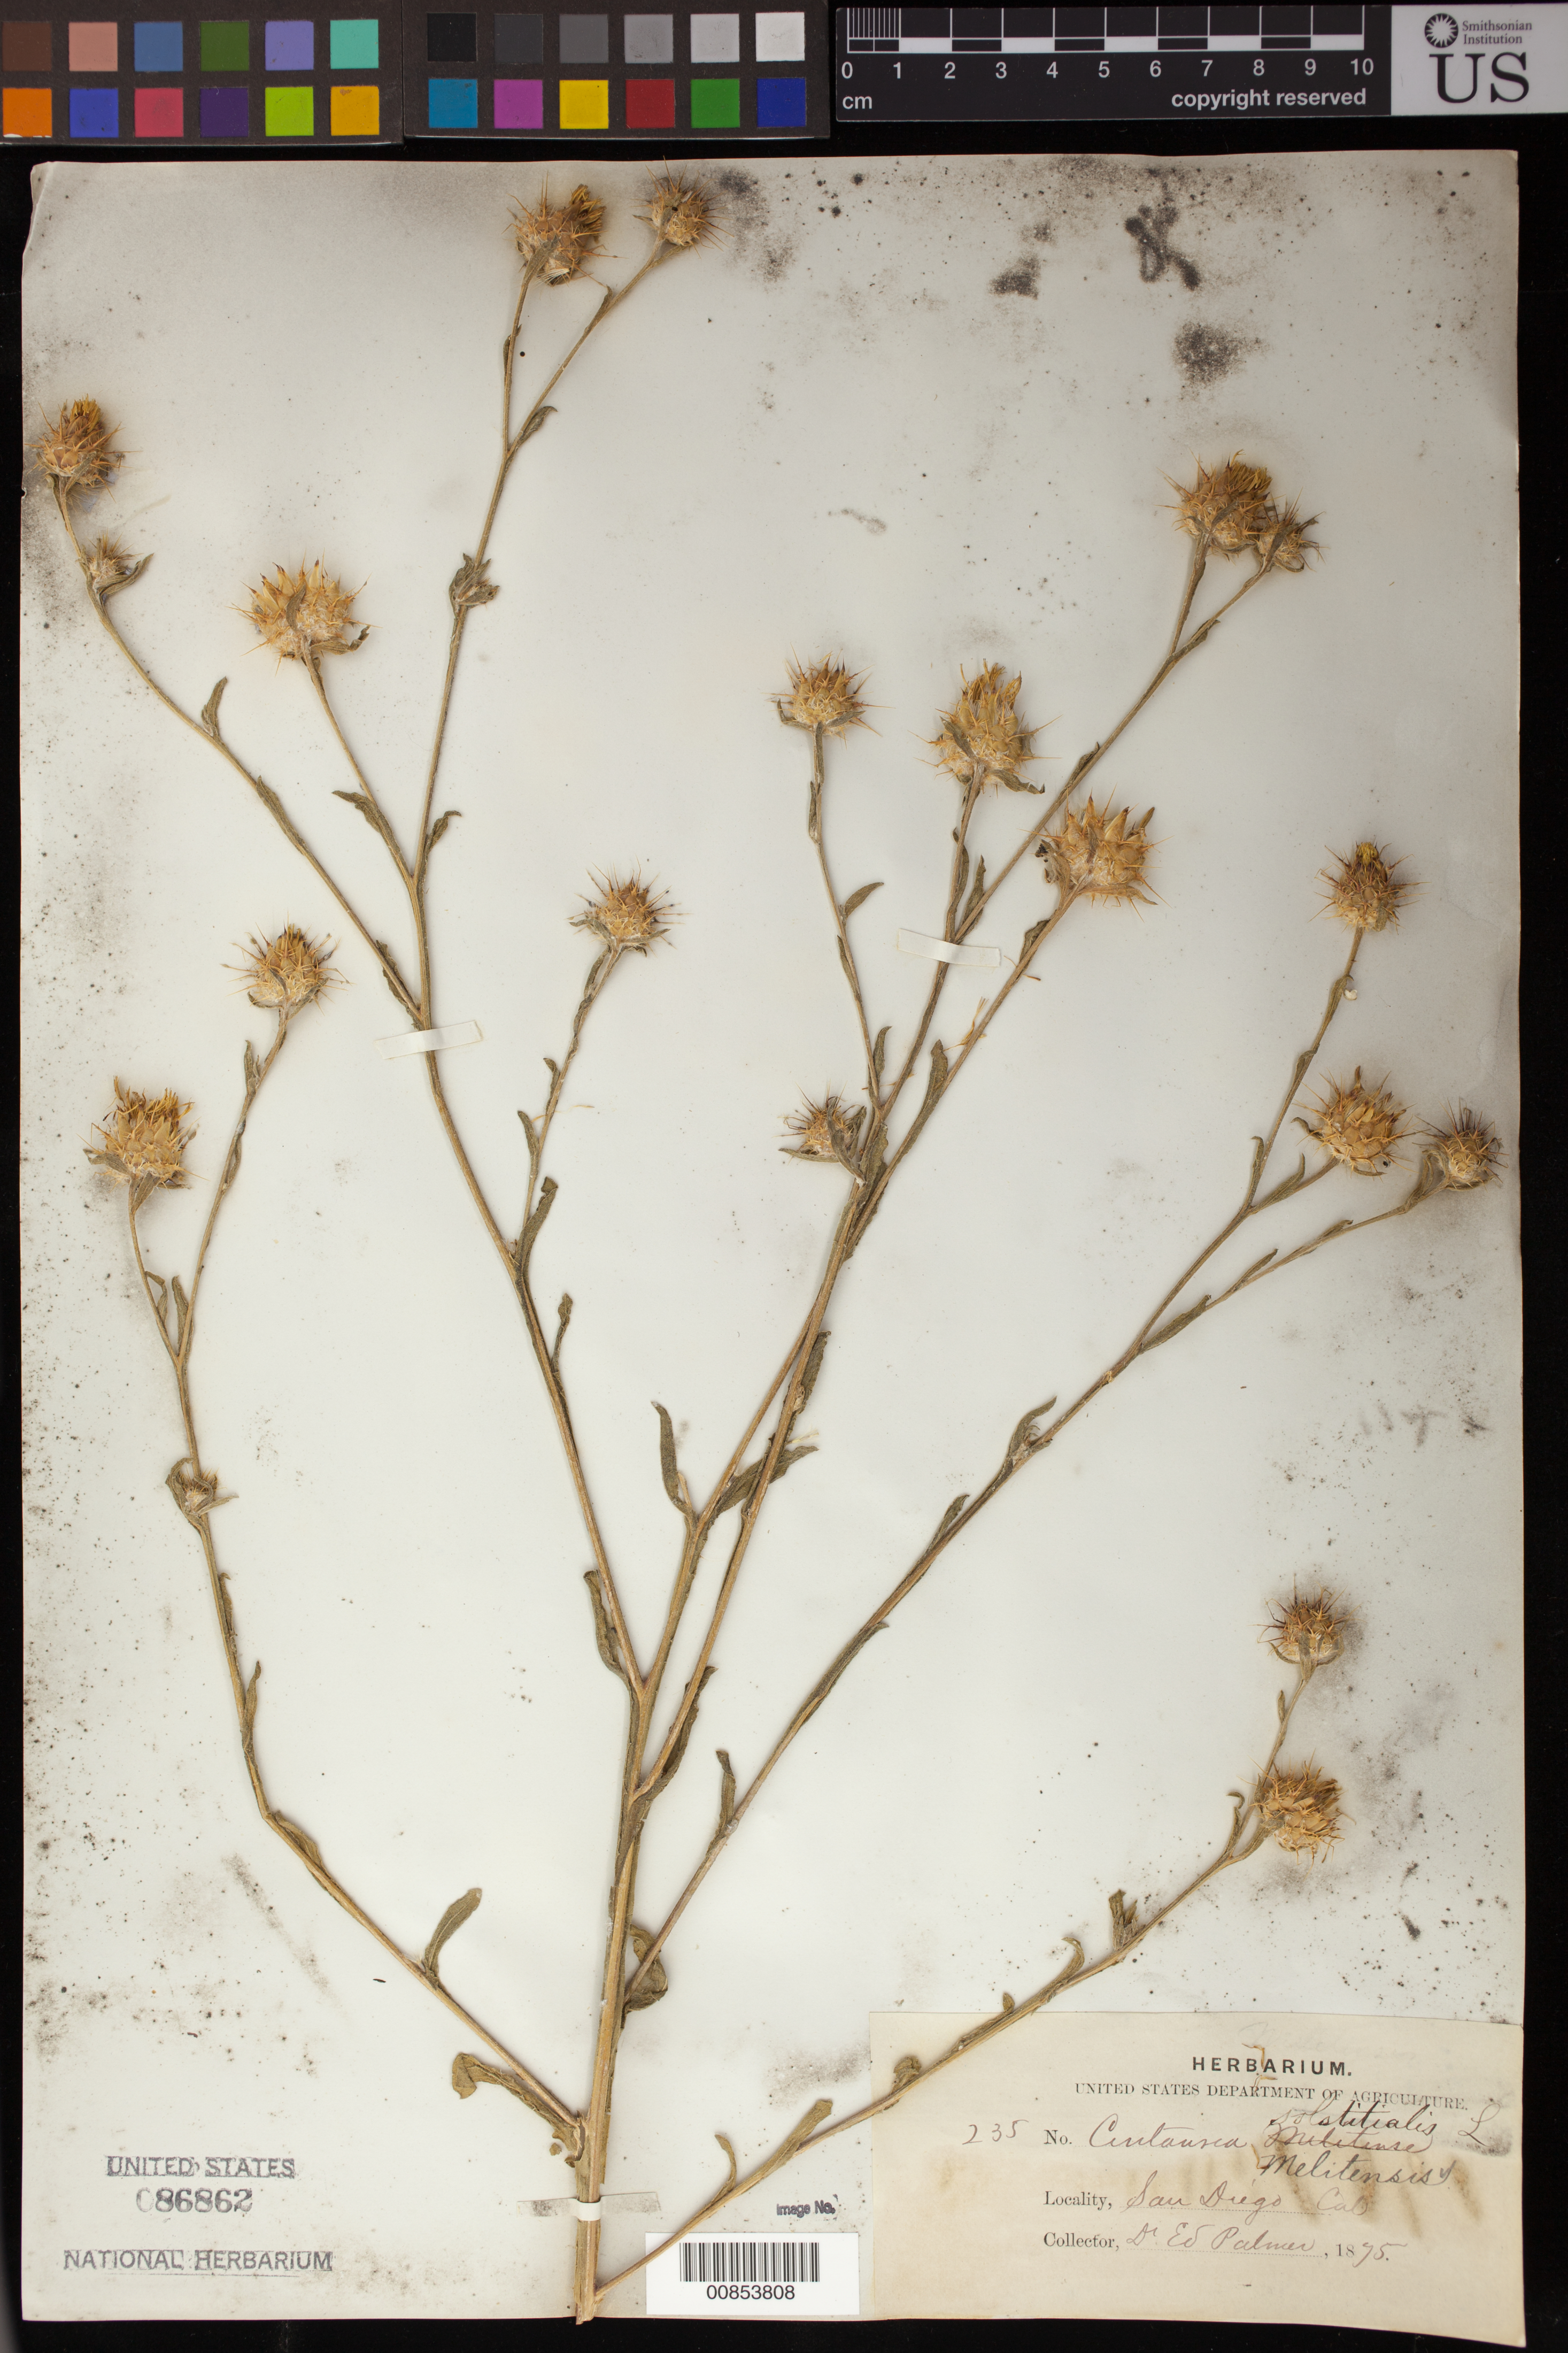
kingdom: Plantae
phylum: Tracheophyta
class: Magnoliopsida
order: Asterales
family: Asteraceae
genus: Centaurea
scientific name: Centaurea melitensis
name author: L.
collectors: E. Palmer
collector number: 235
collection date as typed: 1875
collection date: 1875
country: United States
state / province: California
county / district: San Diego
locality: San Diego, California.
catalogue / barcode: US 86862